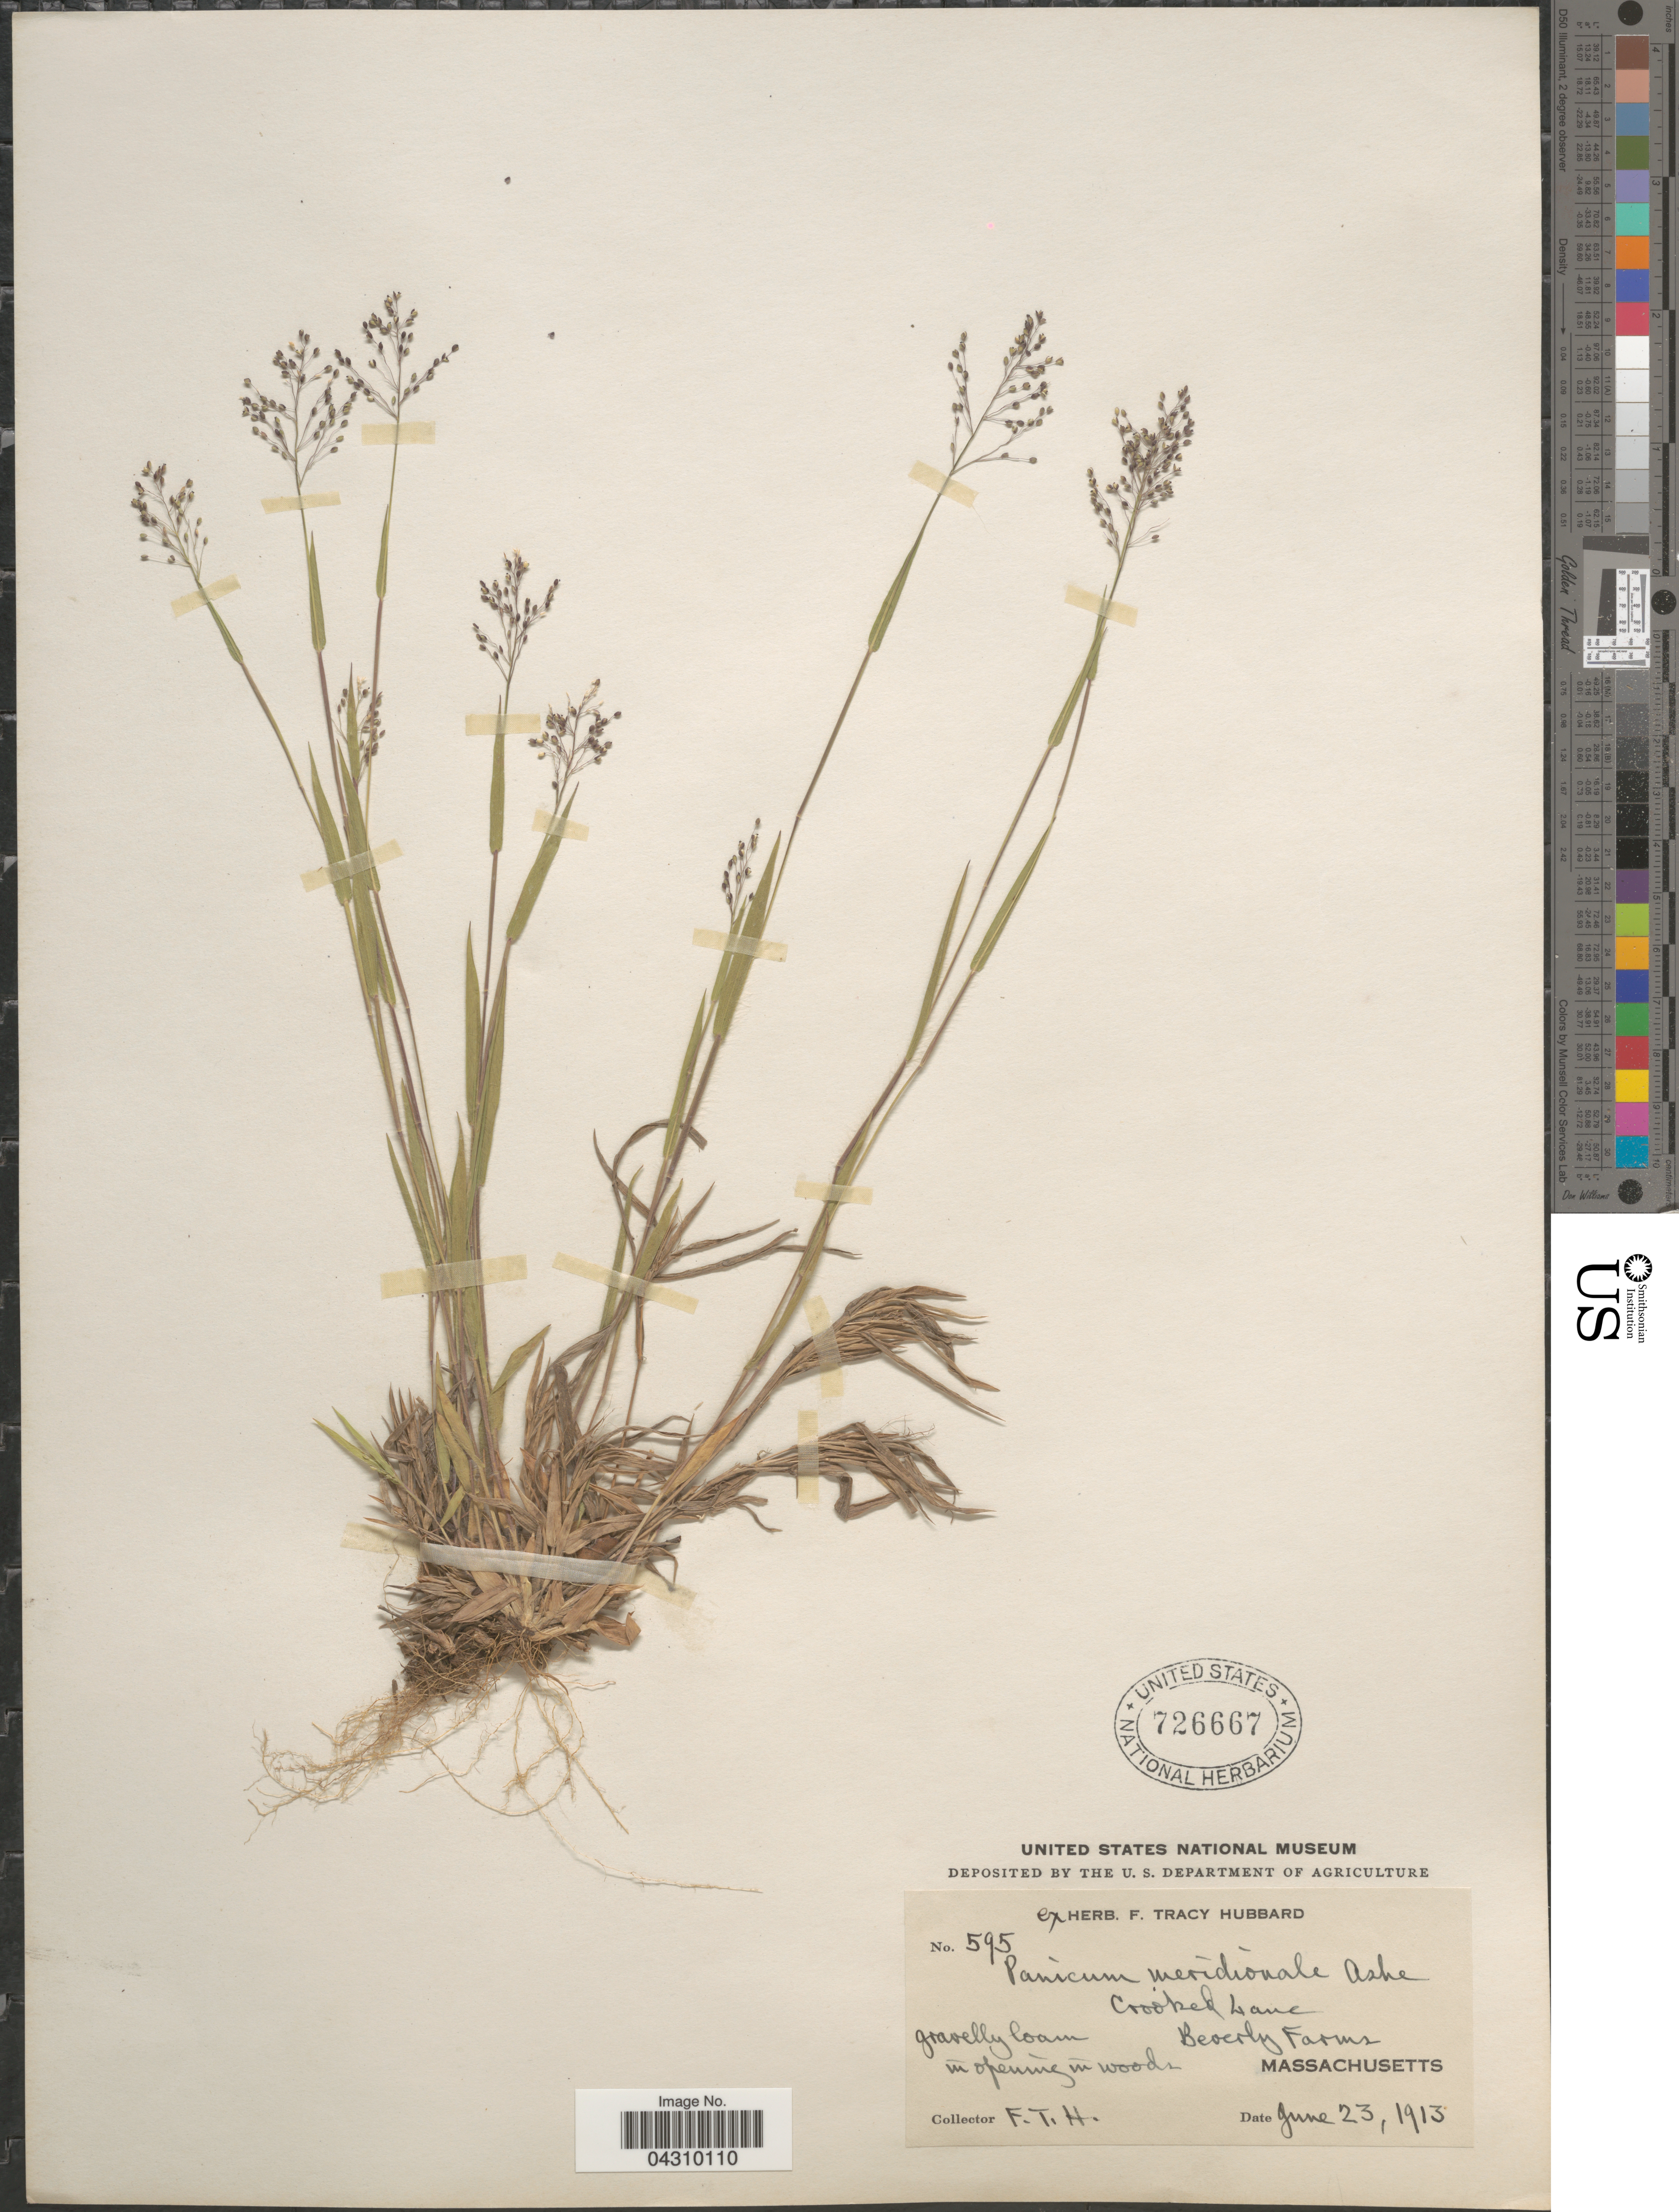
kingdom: Plantae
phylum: Tracheophyta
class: Liliopsida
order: Poales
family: Poaceae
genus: Dichanthelium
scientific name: Dichanthelium acuminatum var. acuminatum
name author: (Sw.) Gould & C.A. Clark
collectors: F. T. Hubbard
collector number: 595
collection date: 1913-06-23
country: United States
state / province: Massachusetts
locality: Crooked Lane. Beverly Farms.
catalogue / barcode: US 726667